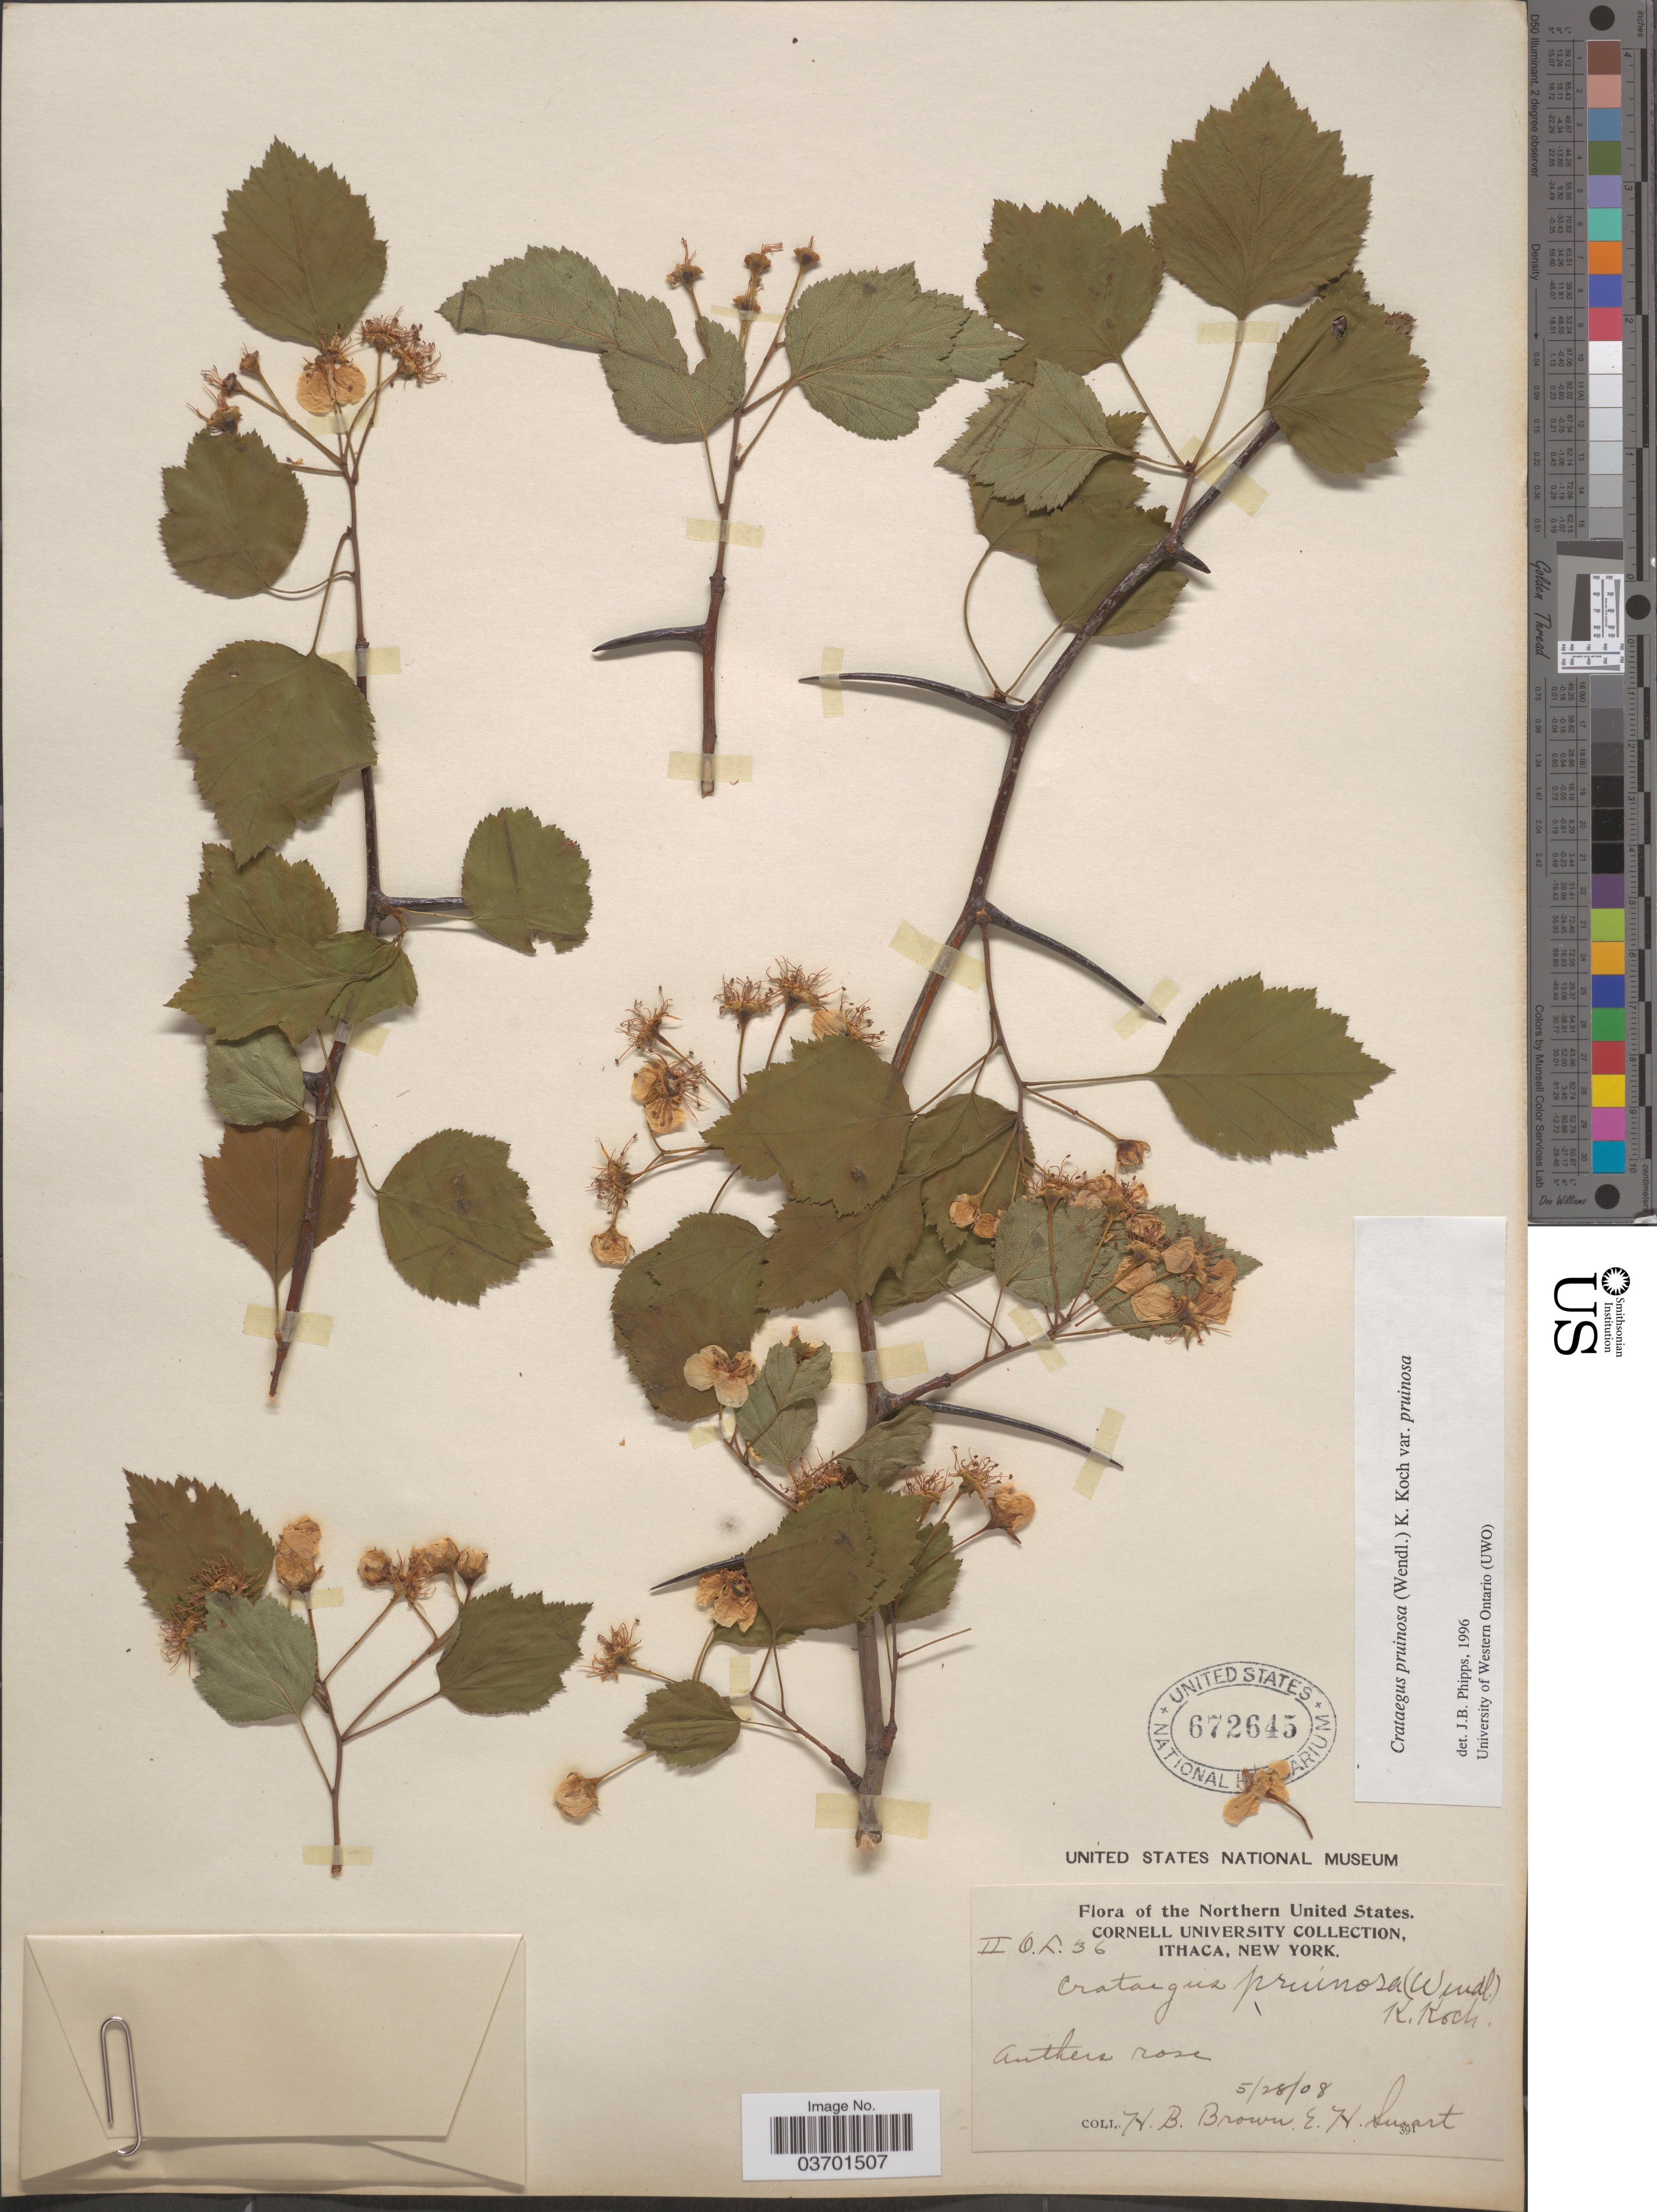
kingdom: Plantae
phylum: Tracheophyta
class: Magnoliopsida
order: Rosales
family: Rosaceae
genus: Crataegus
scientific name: Crataegus pruinosa var. pruinosa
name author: (H.L. Wendl.) K. Koch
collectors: H. B. Brown & E. Smart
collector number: IIOL36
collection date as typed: Transcribed d/m/y: 28/5/8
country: United States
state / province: New York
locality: The Northern United States. Ithaca.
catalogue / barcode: US 672645